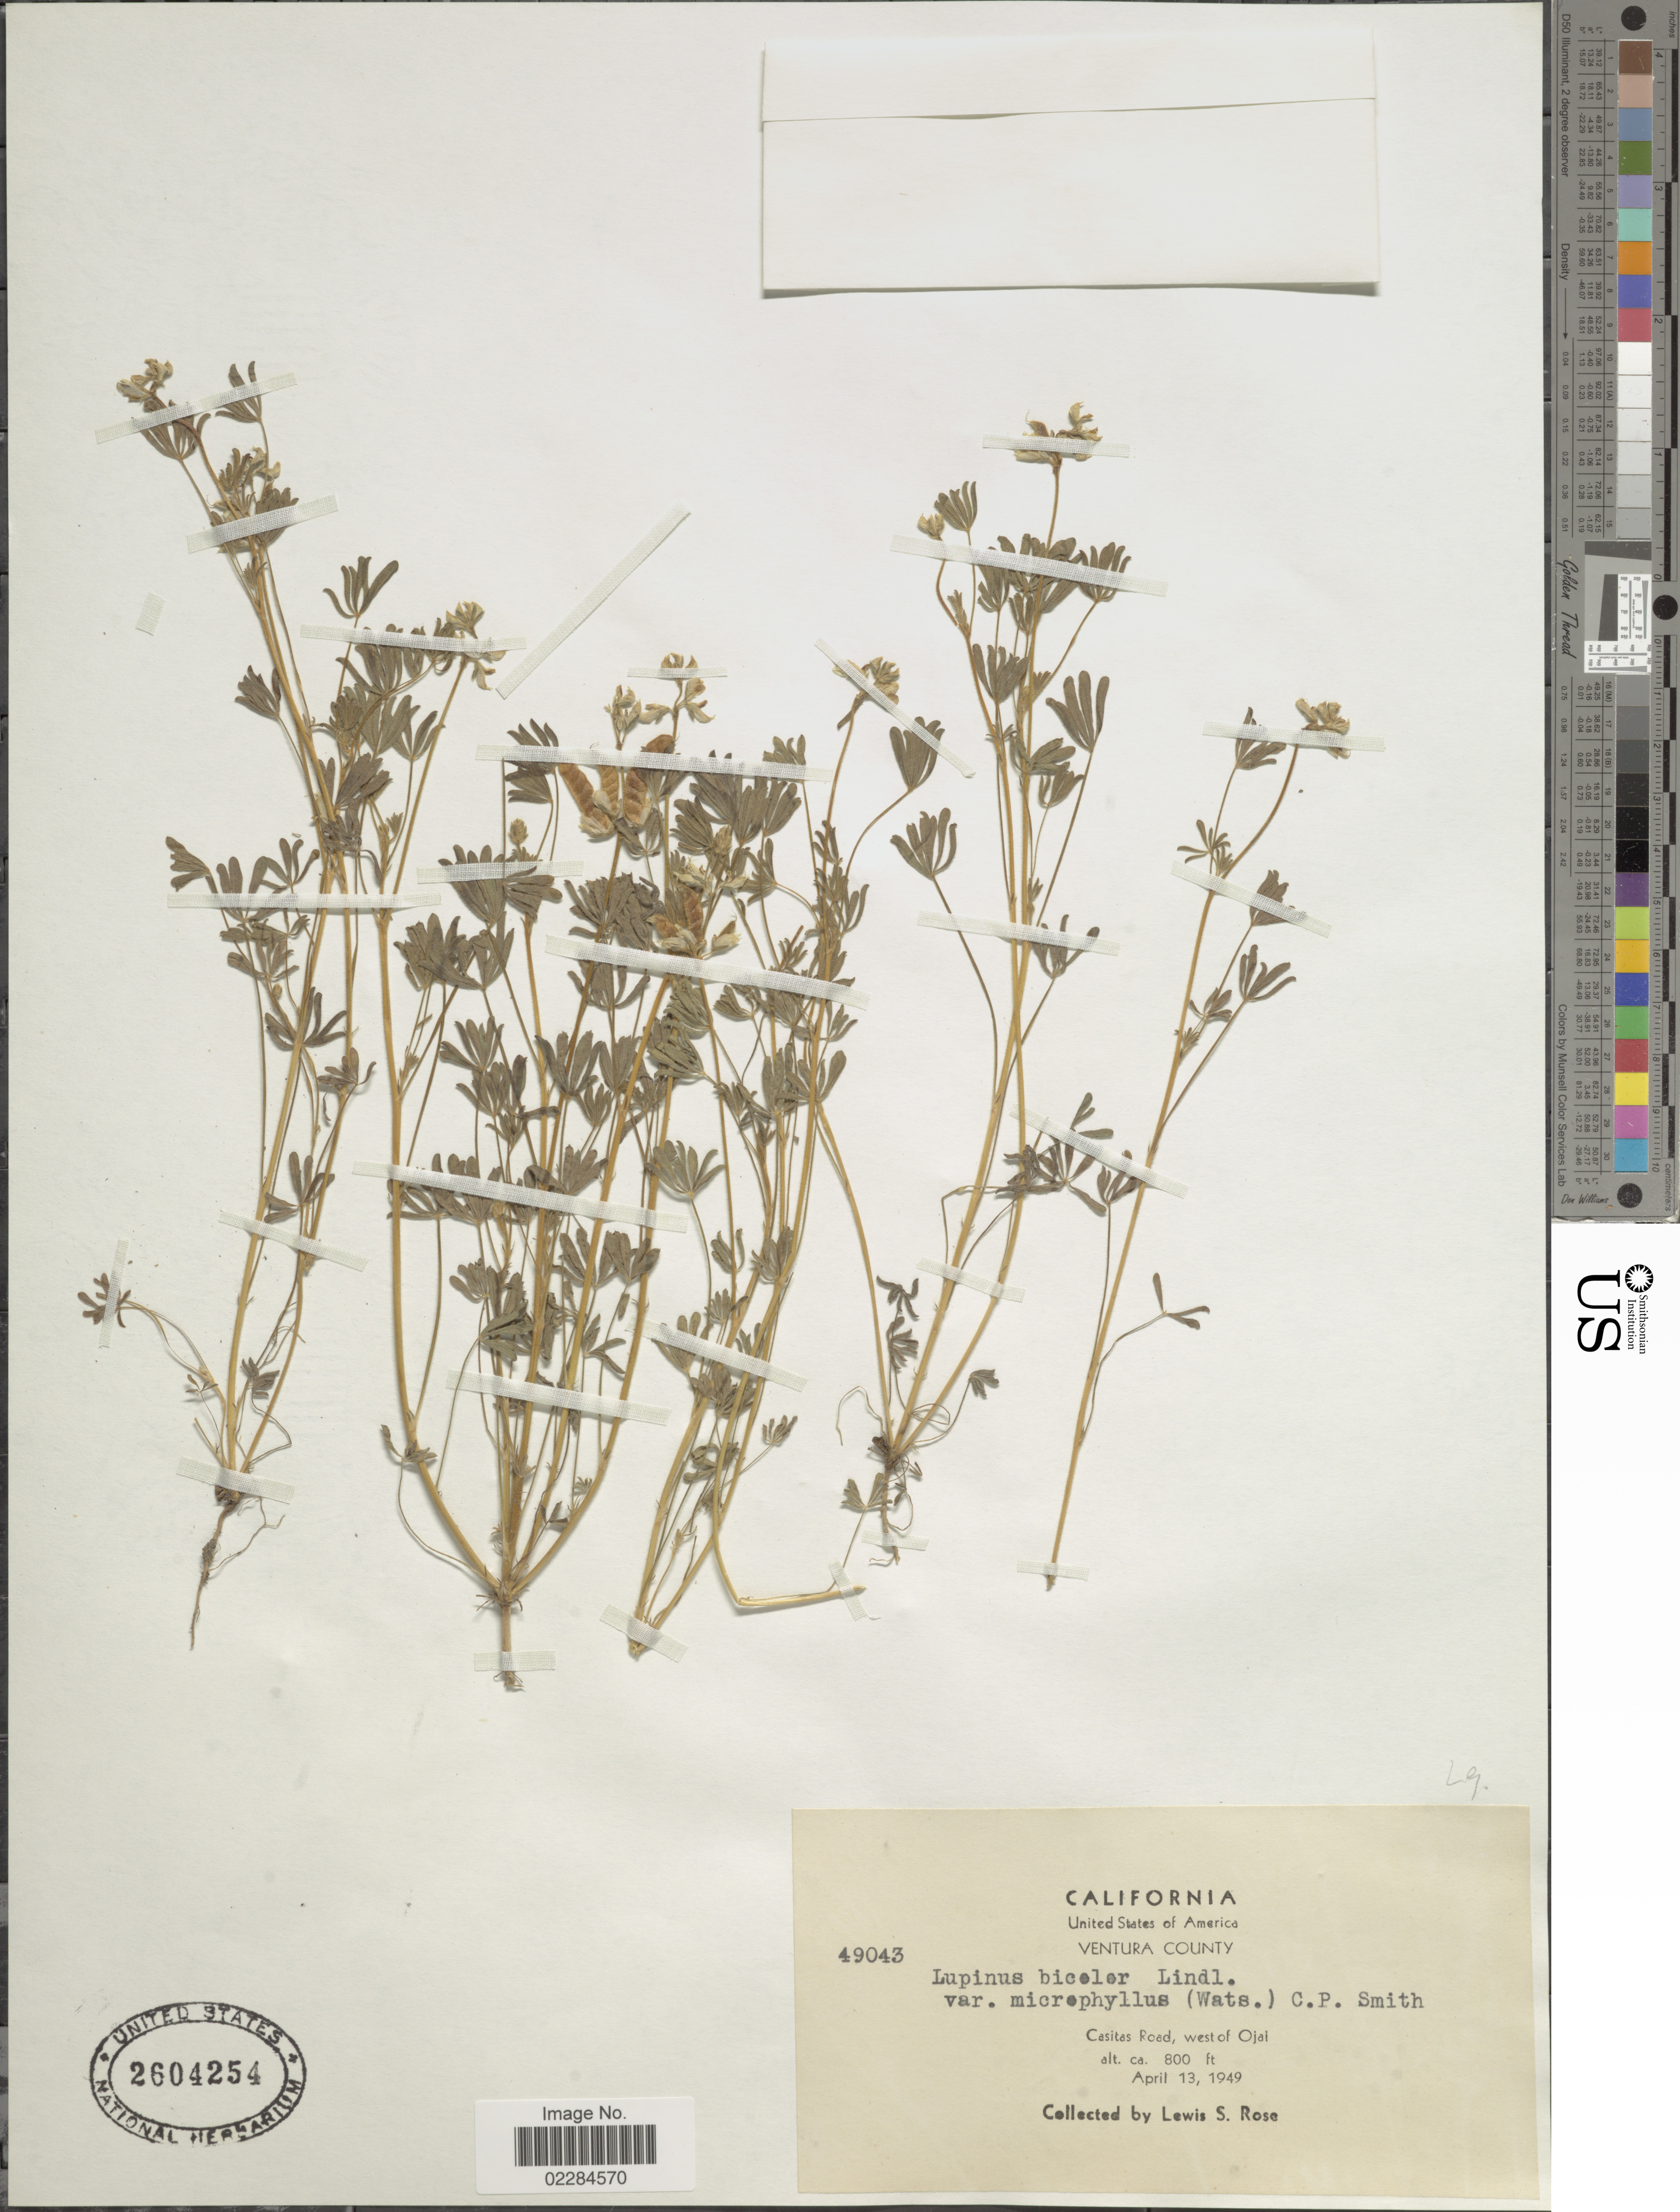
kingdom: Plantae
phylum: Tracheophyta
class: Magnoliopsida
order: Fabales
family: Fabaceae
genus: Lupinus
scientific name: Lupinus bicolor var. microphyllus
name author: Lindl.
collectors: L. S. Rose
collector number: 49043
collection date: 1949-04-13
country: United States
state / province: California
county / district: Ventura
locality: Ventura County. Casitas Roas, west of Ojai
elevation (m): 244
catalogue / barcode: US 2604254